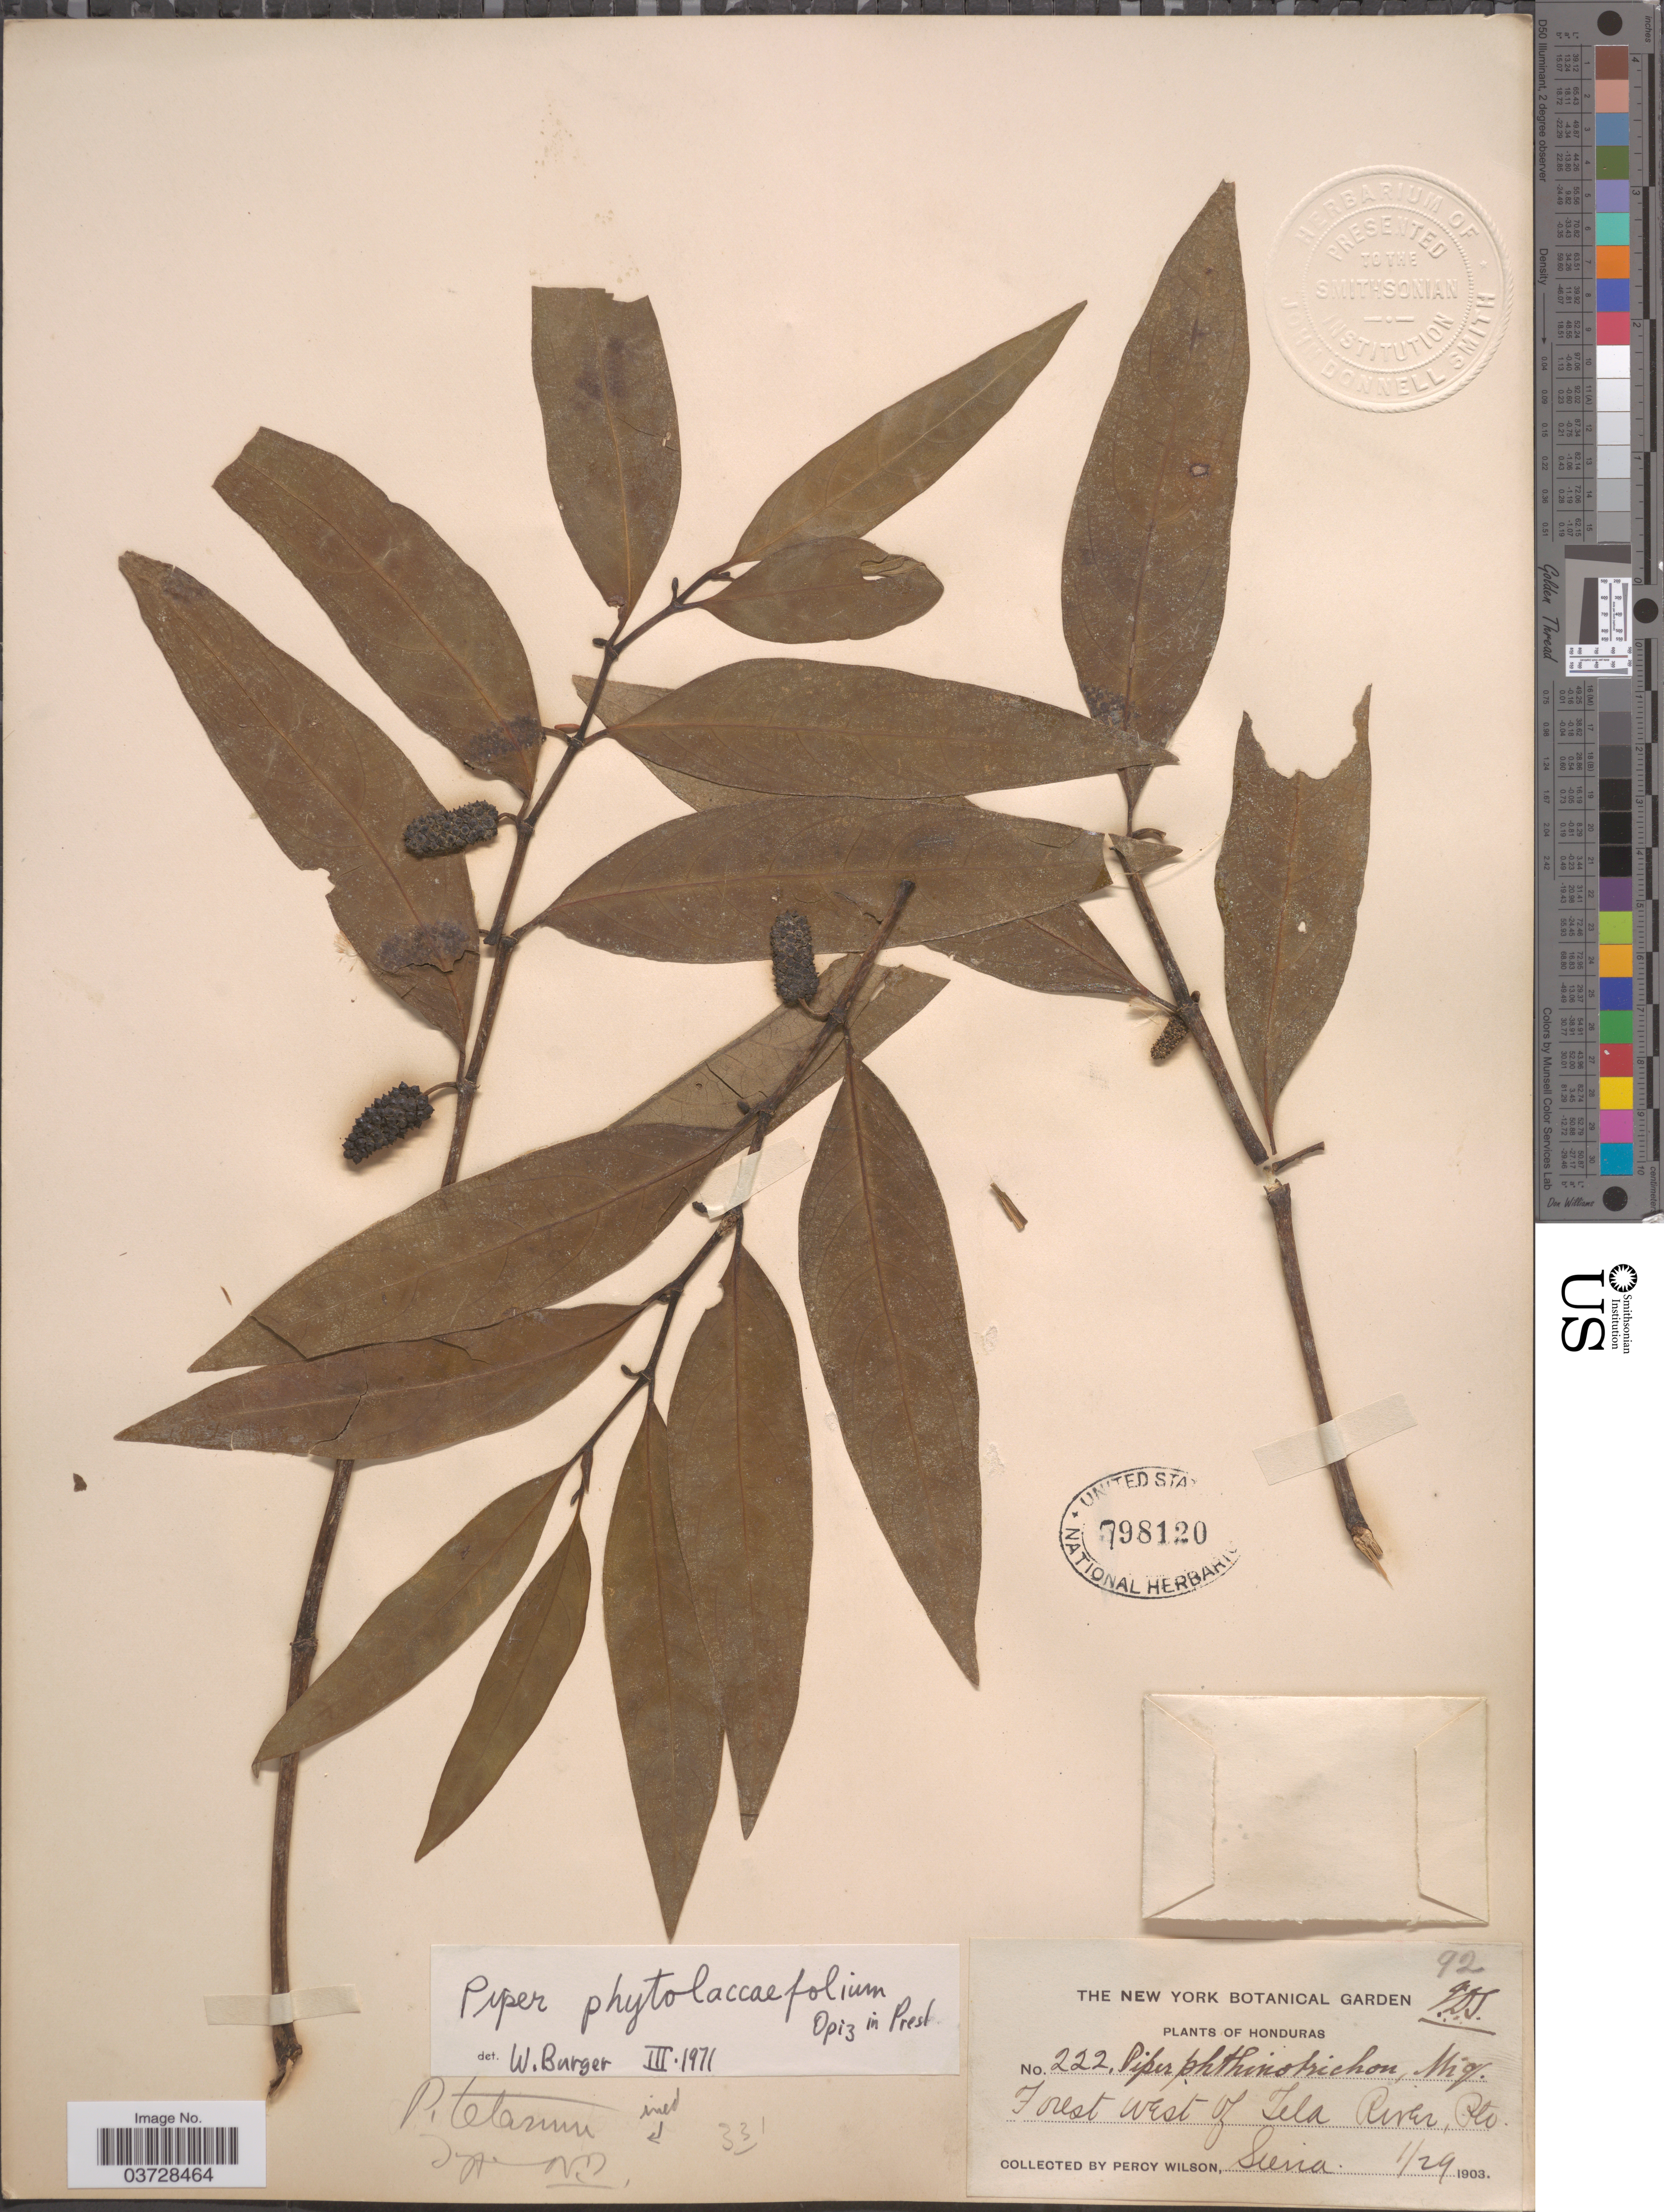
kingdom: Plantae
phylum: Tracheophyta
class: Magnoliopsida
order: Piperales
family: Piperaceae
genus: Piper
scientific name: Piper phytolaccifolium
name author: Opiz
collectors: P. Wilson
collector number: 222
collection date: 1903-01-27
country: Honduras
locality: Forest West of Tela River, Pto. Sierra.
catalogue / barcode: US 798120